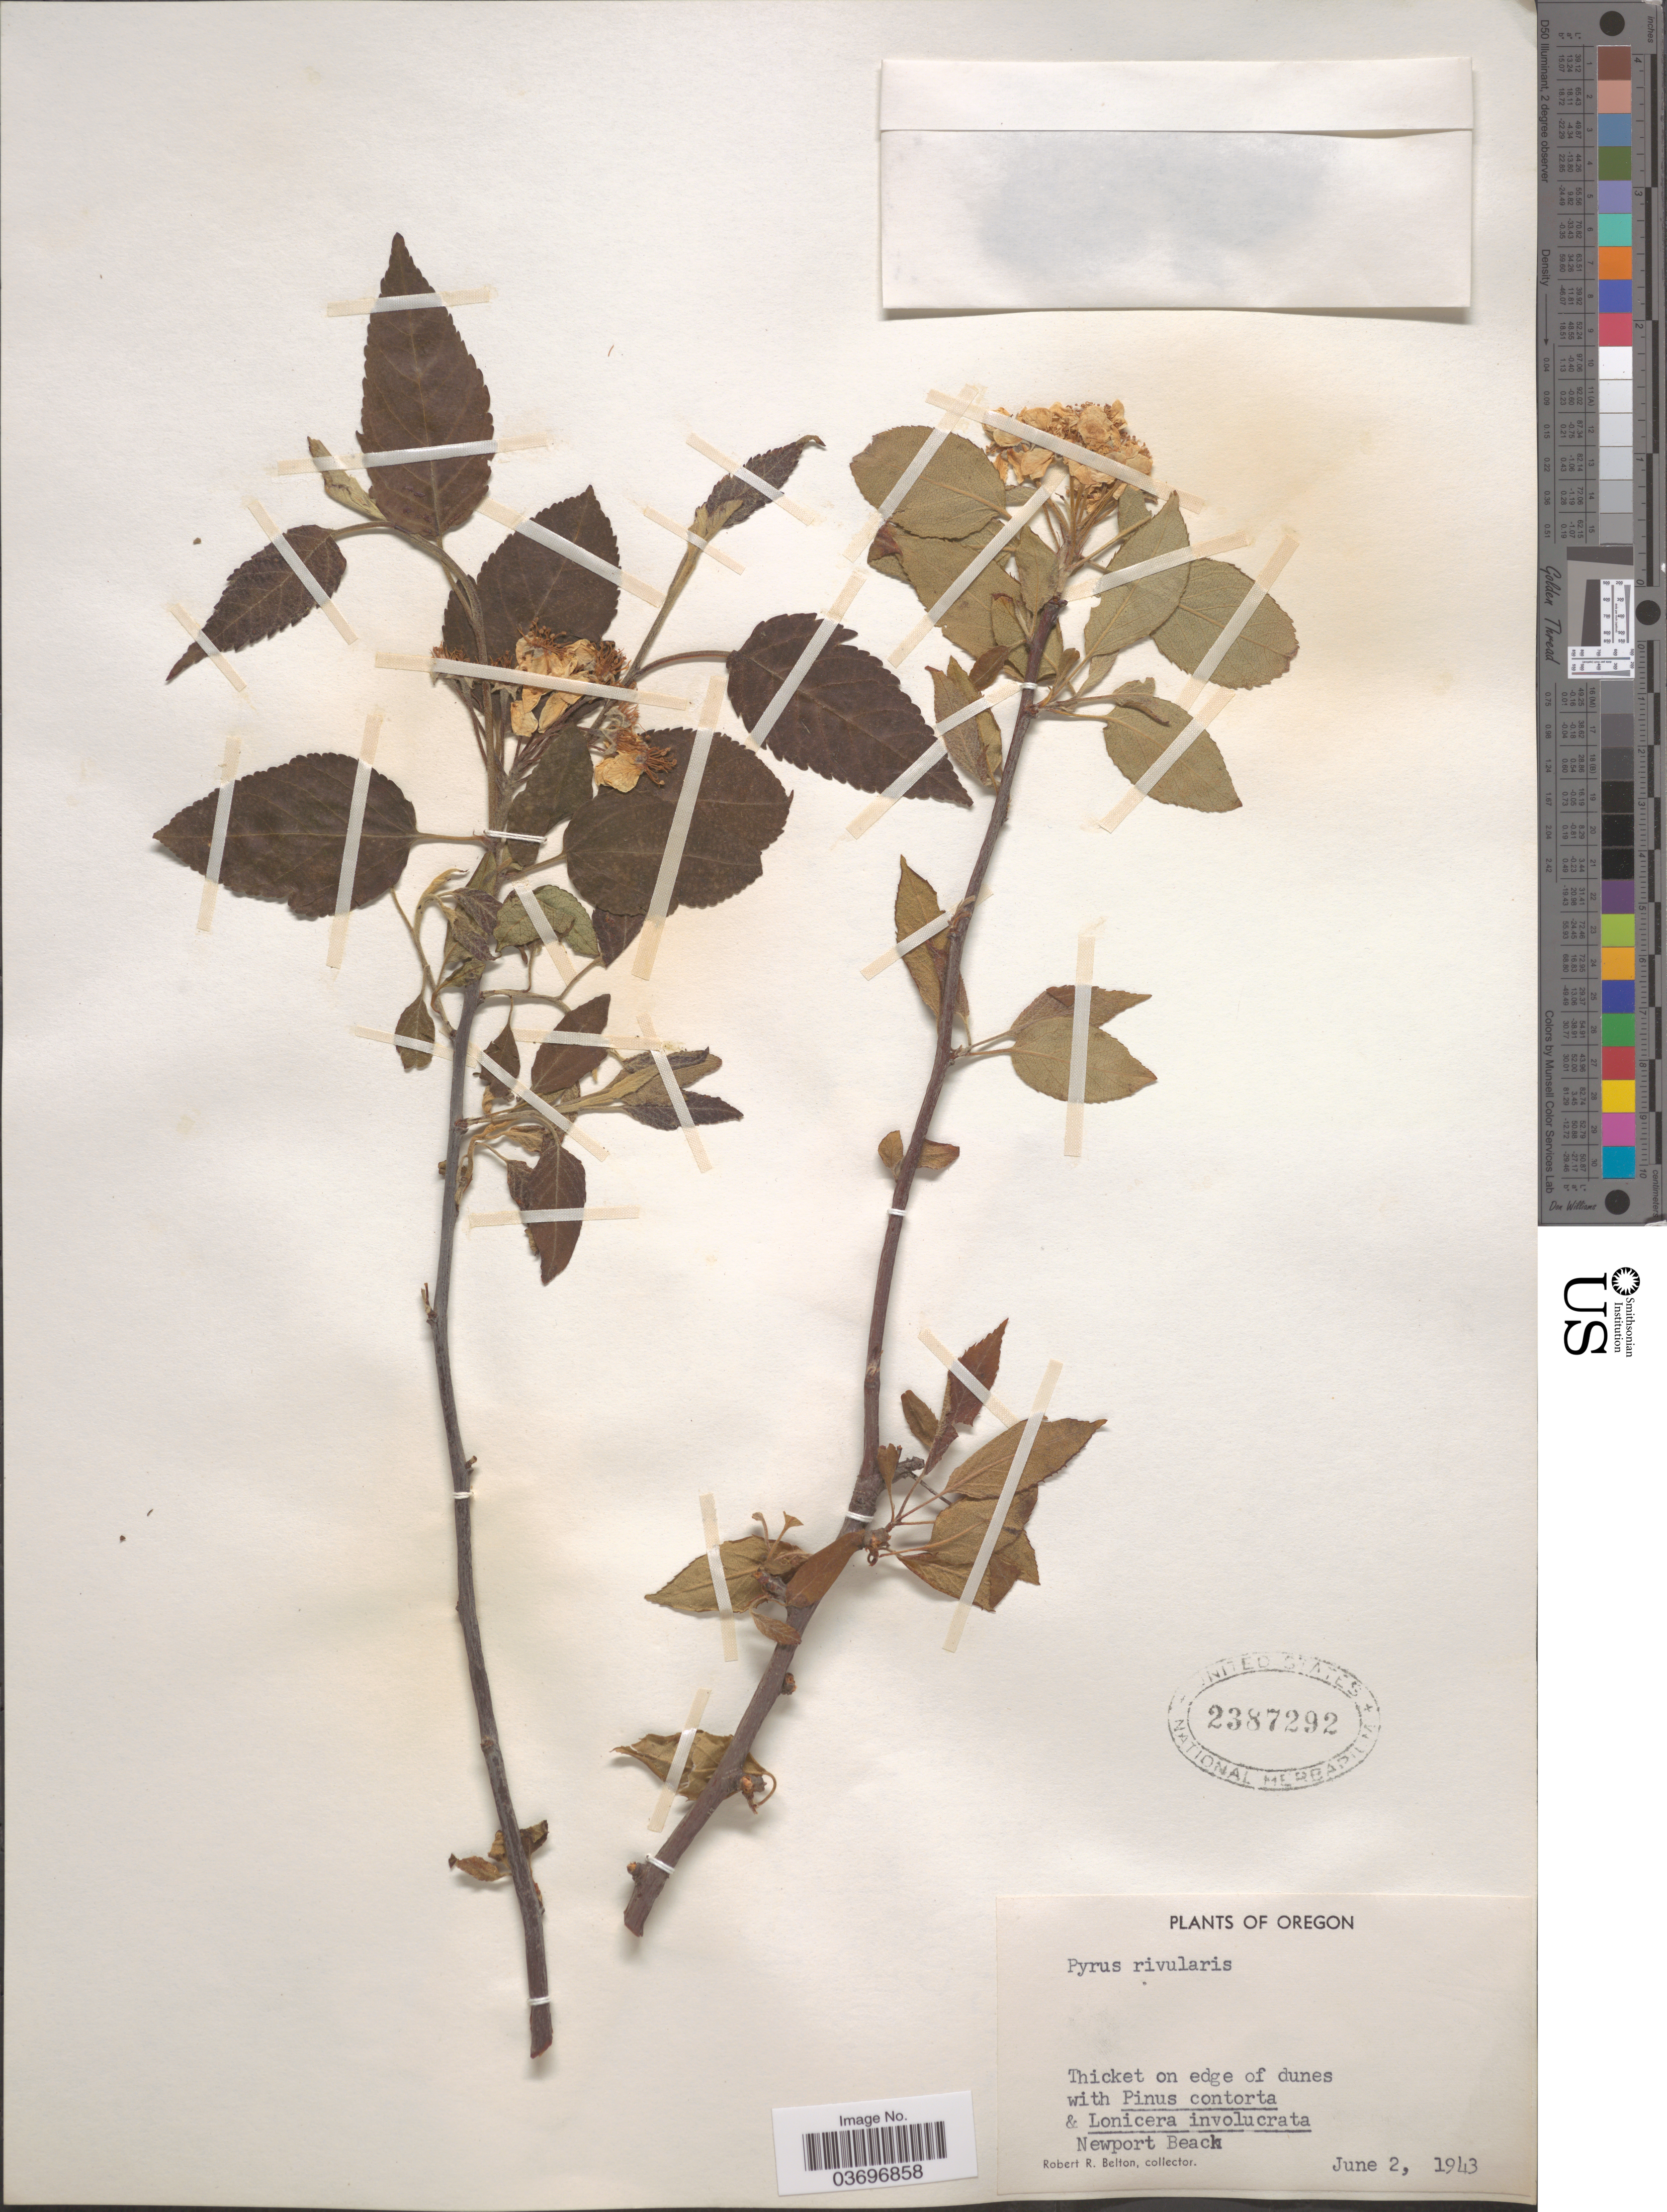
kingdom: Plantae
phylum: Tracheophyta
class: Magnoliopsida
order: Rosales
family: Rosaceae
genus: Malus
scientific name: Malus fusca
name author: (Raf.) C.K. Schneid.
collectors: R. Belton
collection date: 1943-06-02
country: United States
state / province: Oregon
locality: Newport Beach.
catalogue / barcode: US 2387292